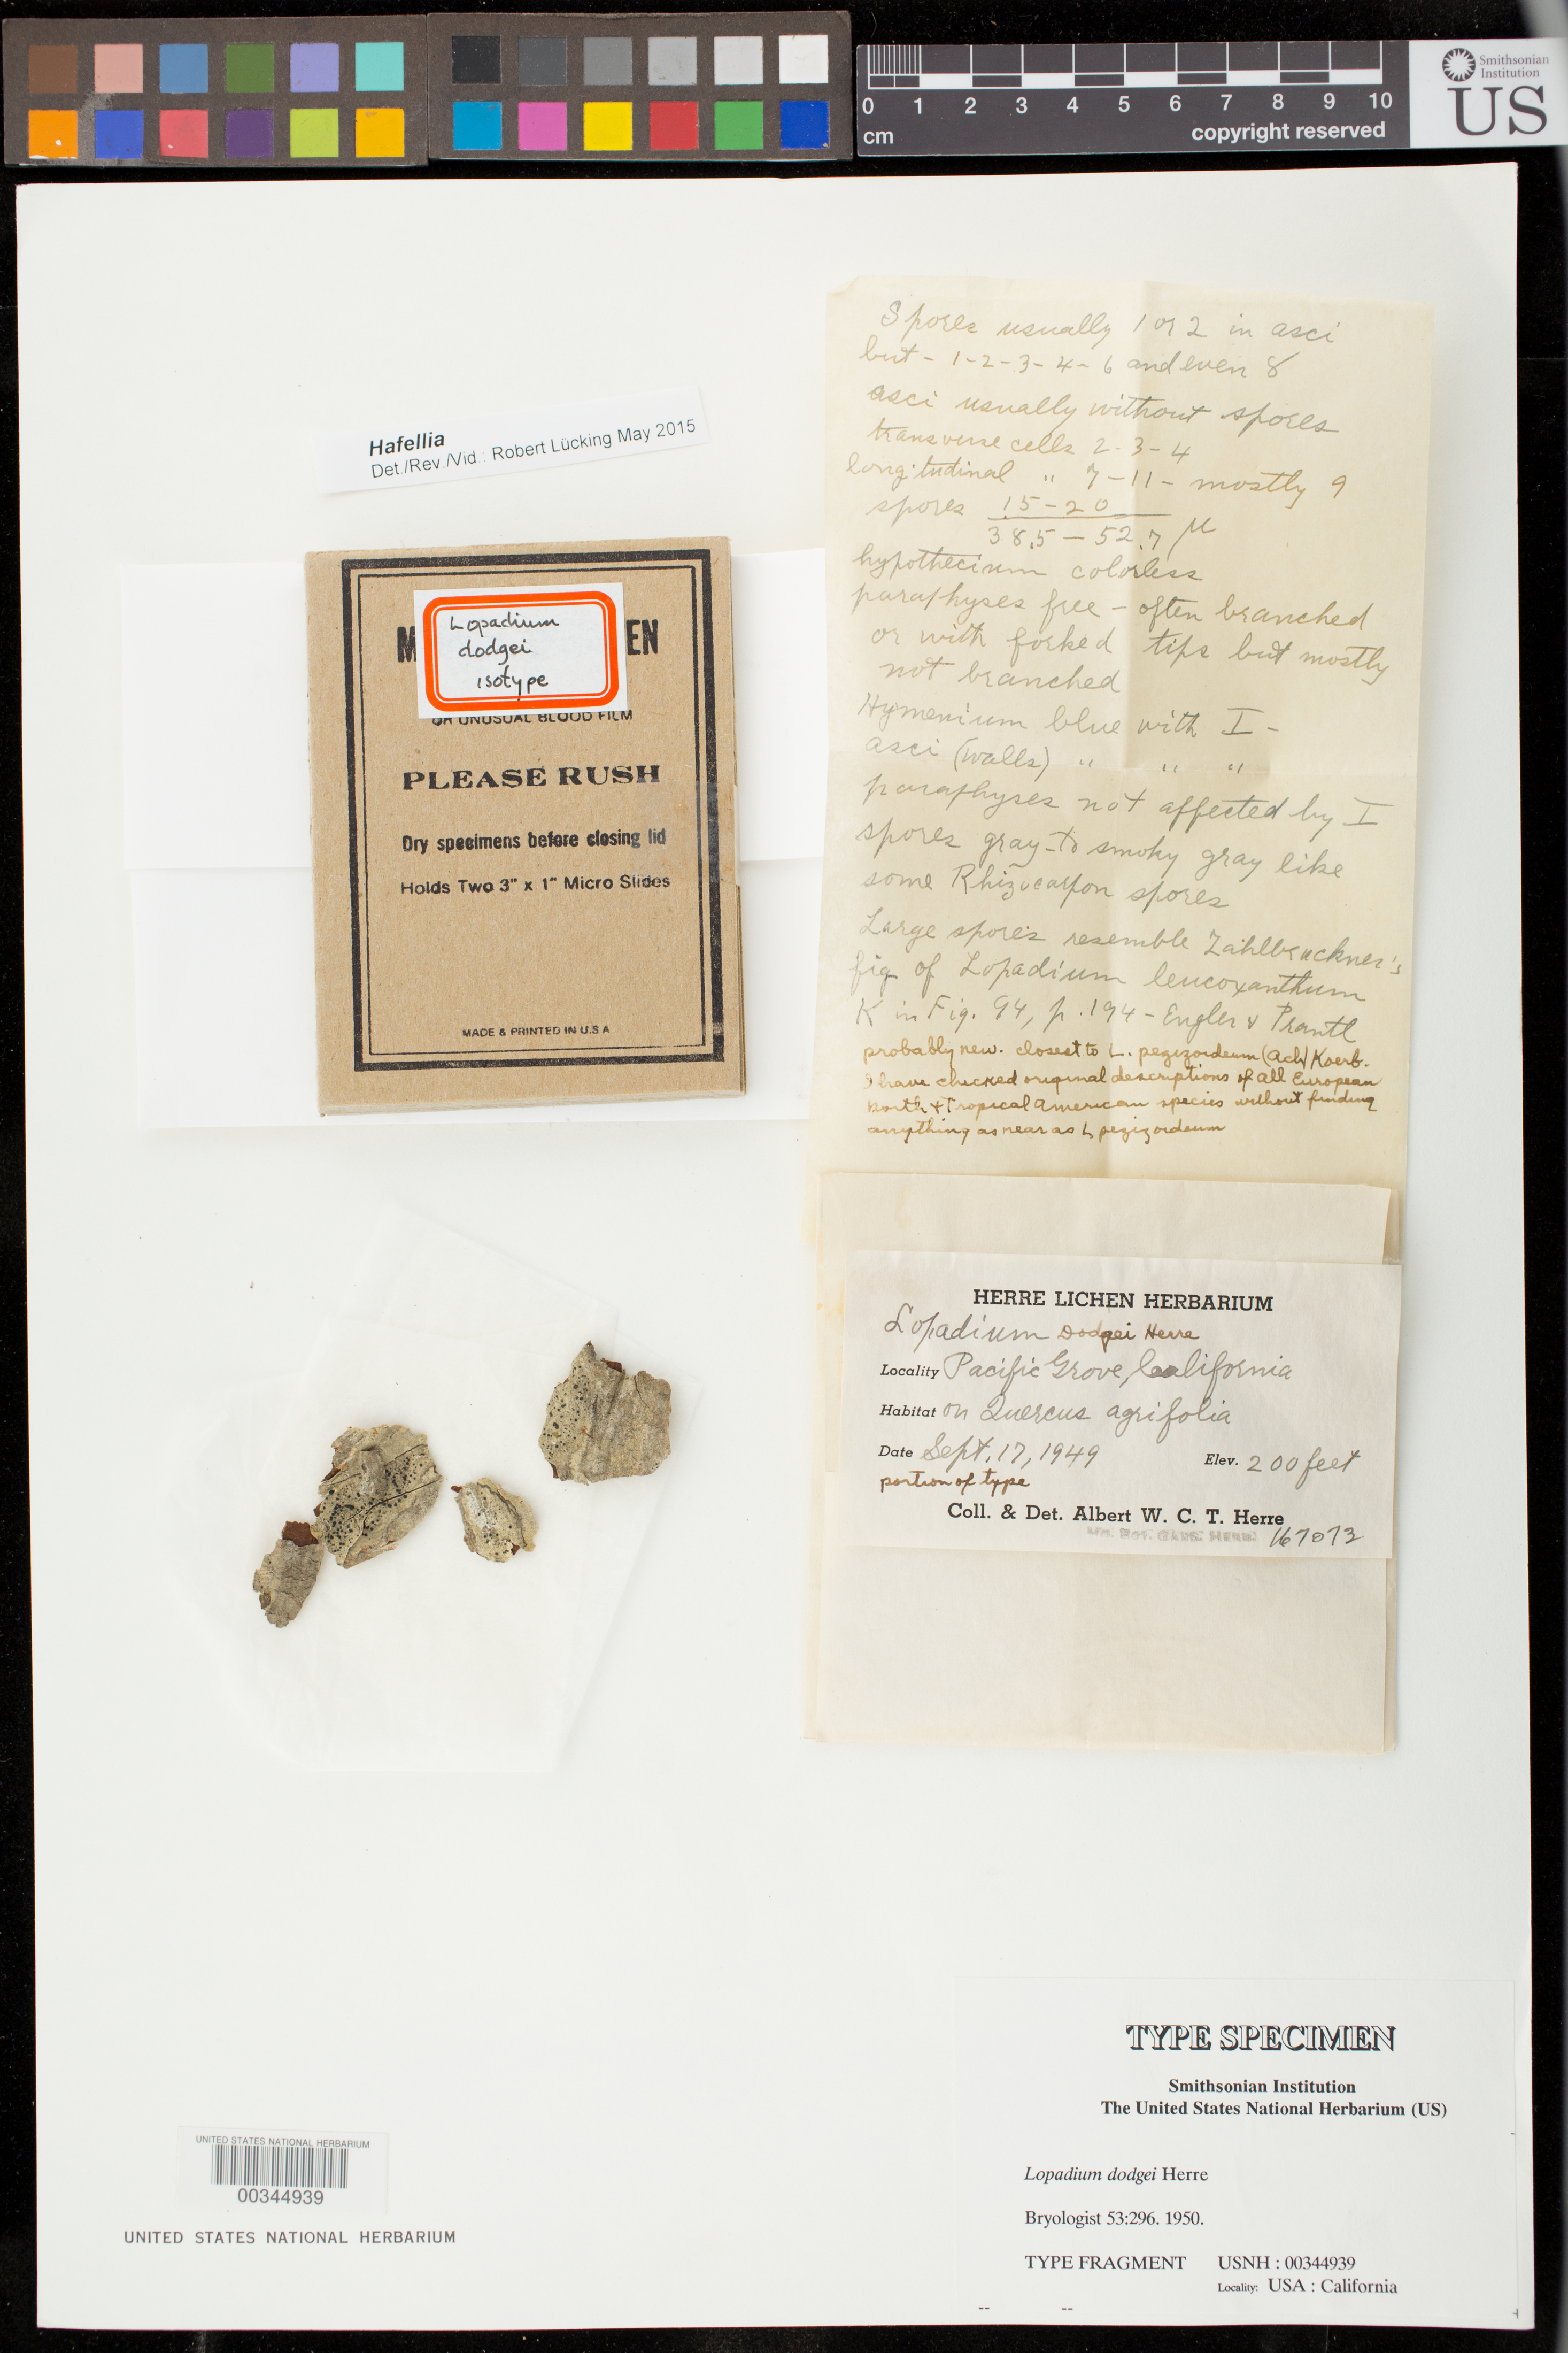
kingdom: Fungi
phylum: Ascomycota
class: Lecanoromycetes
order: Lecideales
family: Lopadiaceae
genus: Lopadium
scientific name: Lopadium dodgei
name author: Herre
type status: Type Collection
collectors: A. W. Herre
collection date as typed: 17 Sep 1949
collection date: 1949-09-17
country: United States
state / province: California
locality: Pacific Grove.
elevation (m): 61